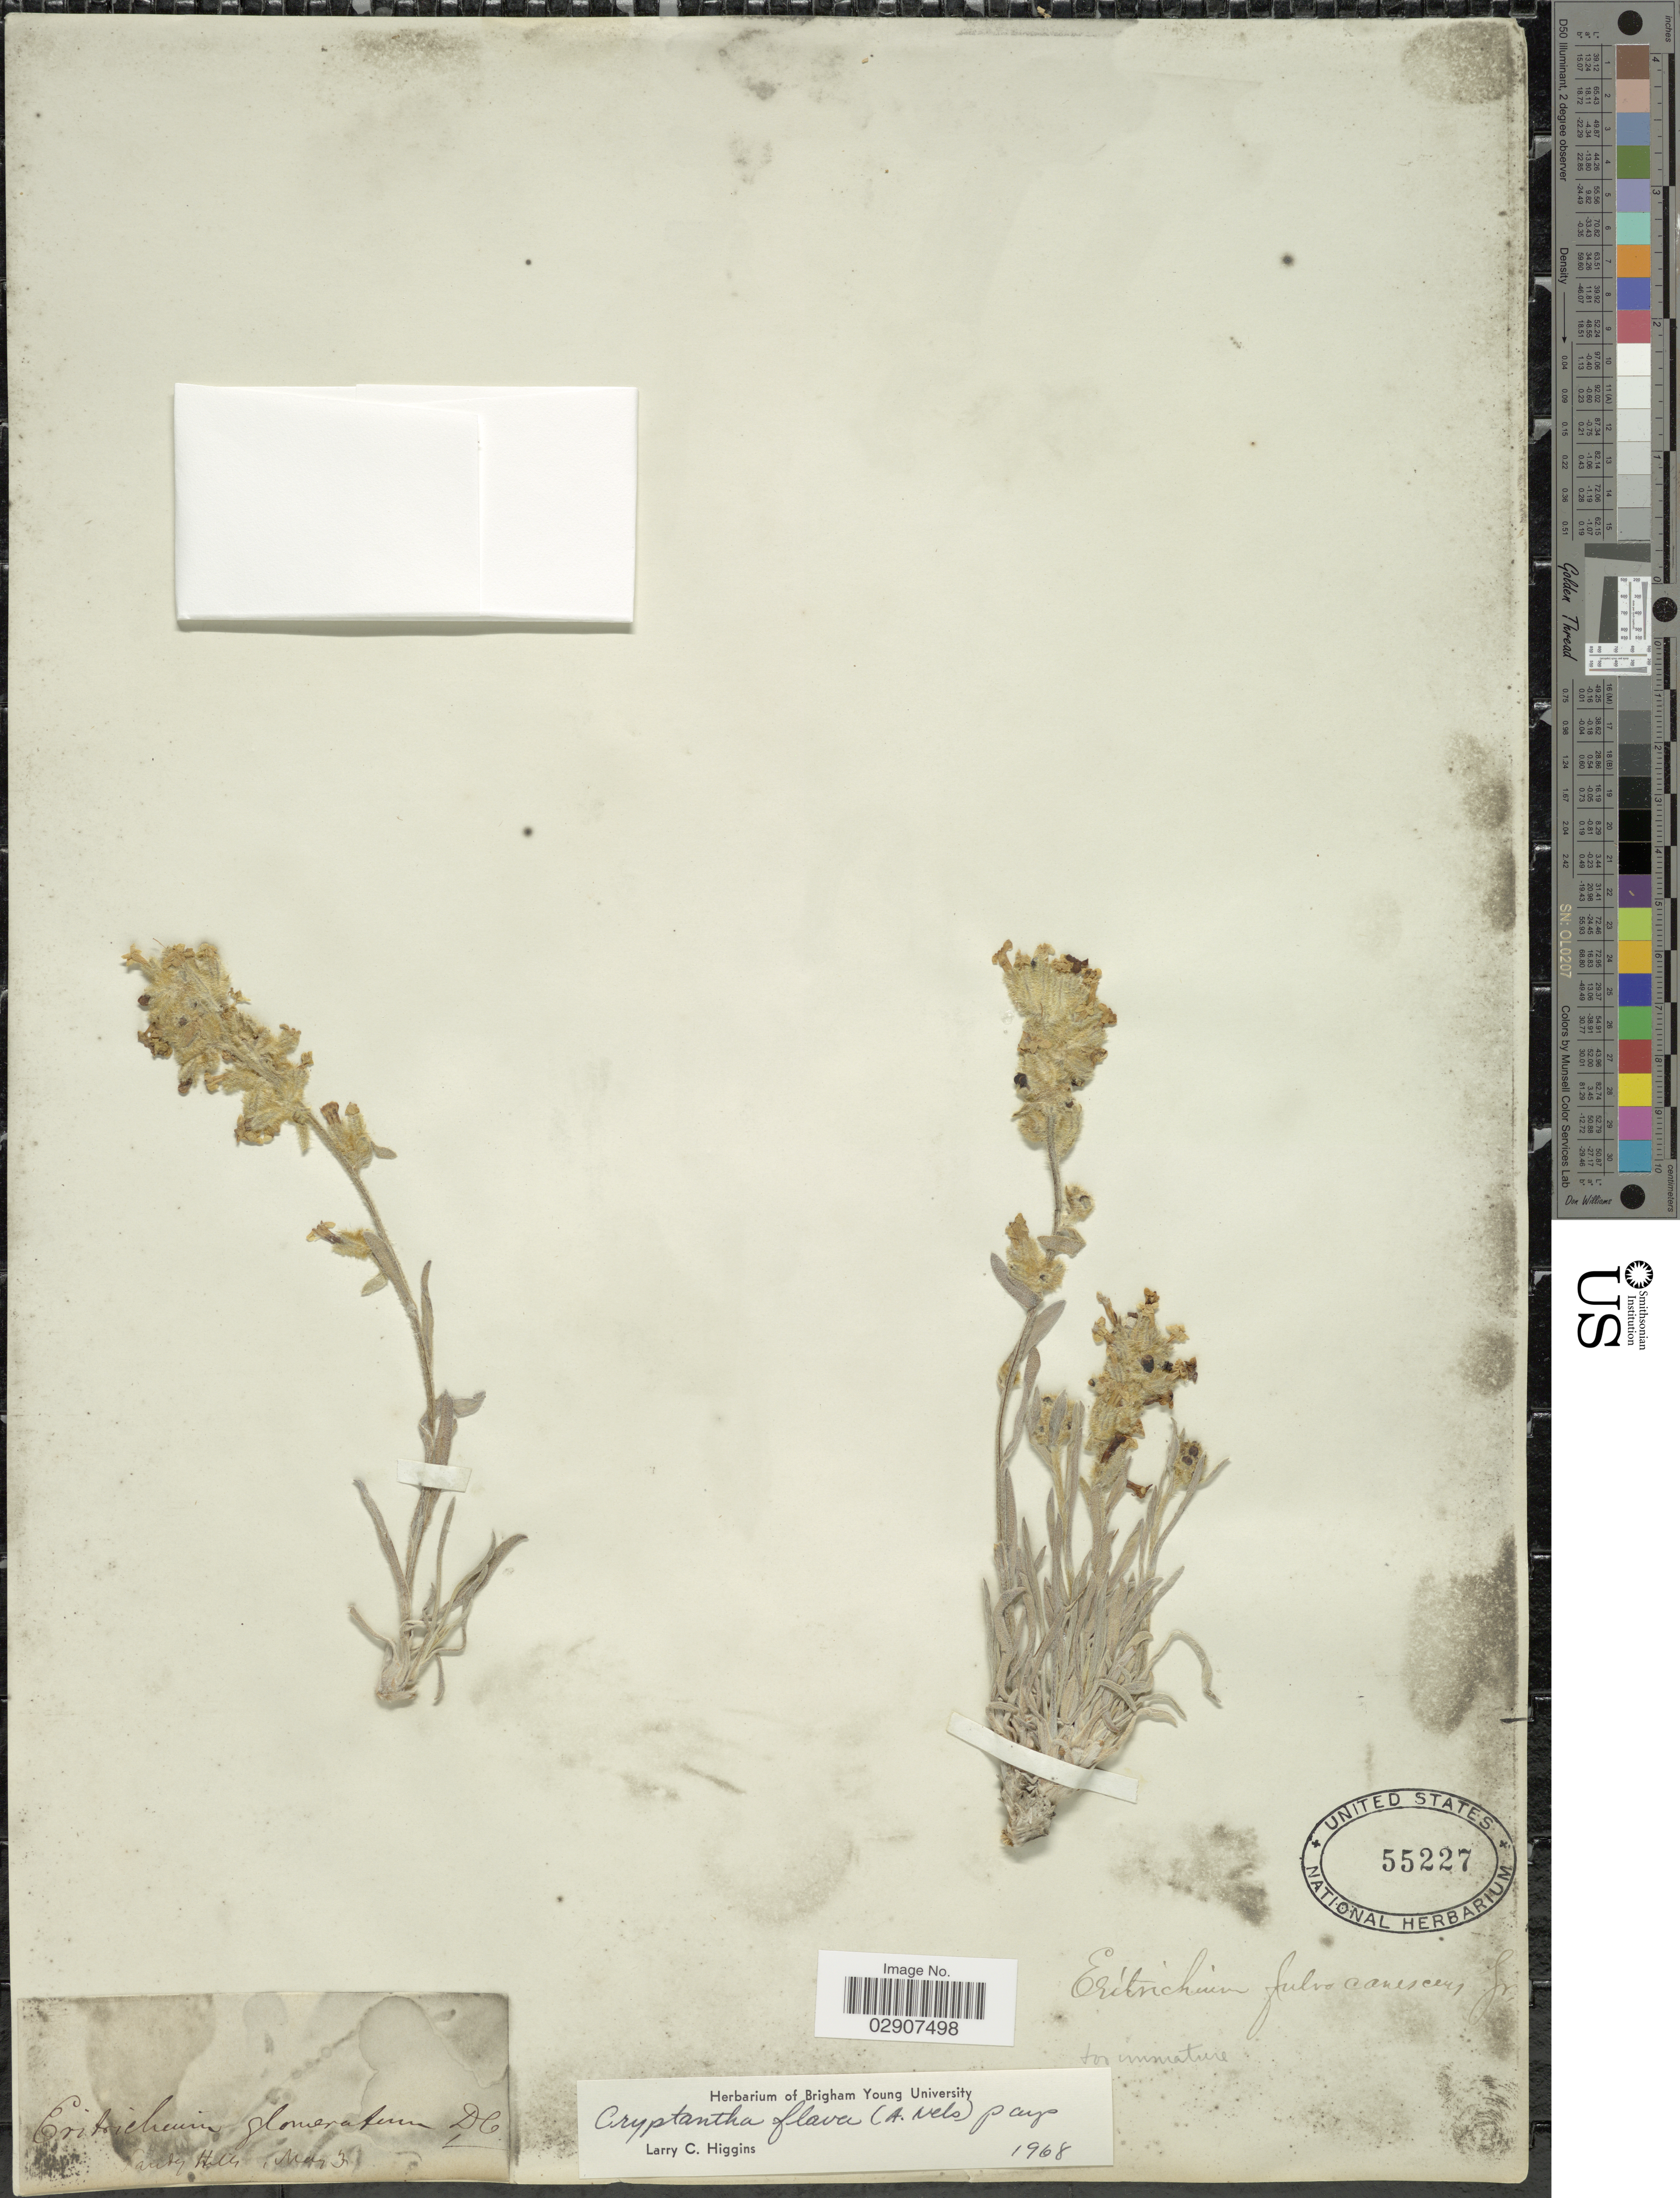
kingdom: Plantae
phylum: Tracheophyta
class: Magnoliopsida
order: Boraginales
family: Boraginaceae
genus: Cryptantha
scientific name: Cryptantha flava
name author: (A. Nelson) Payson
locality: Sandy Hills.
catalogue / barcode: US 55227